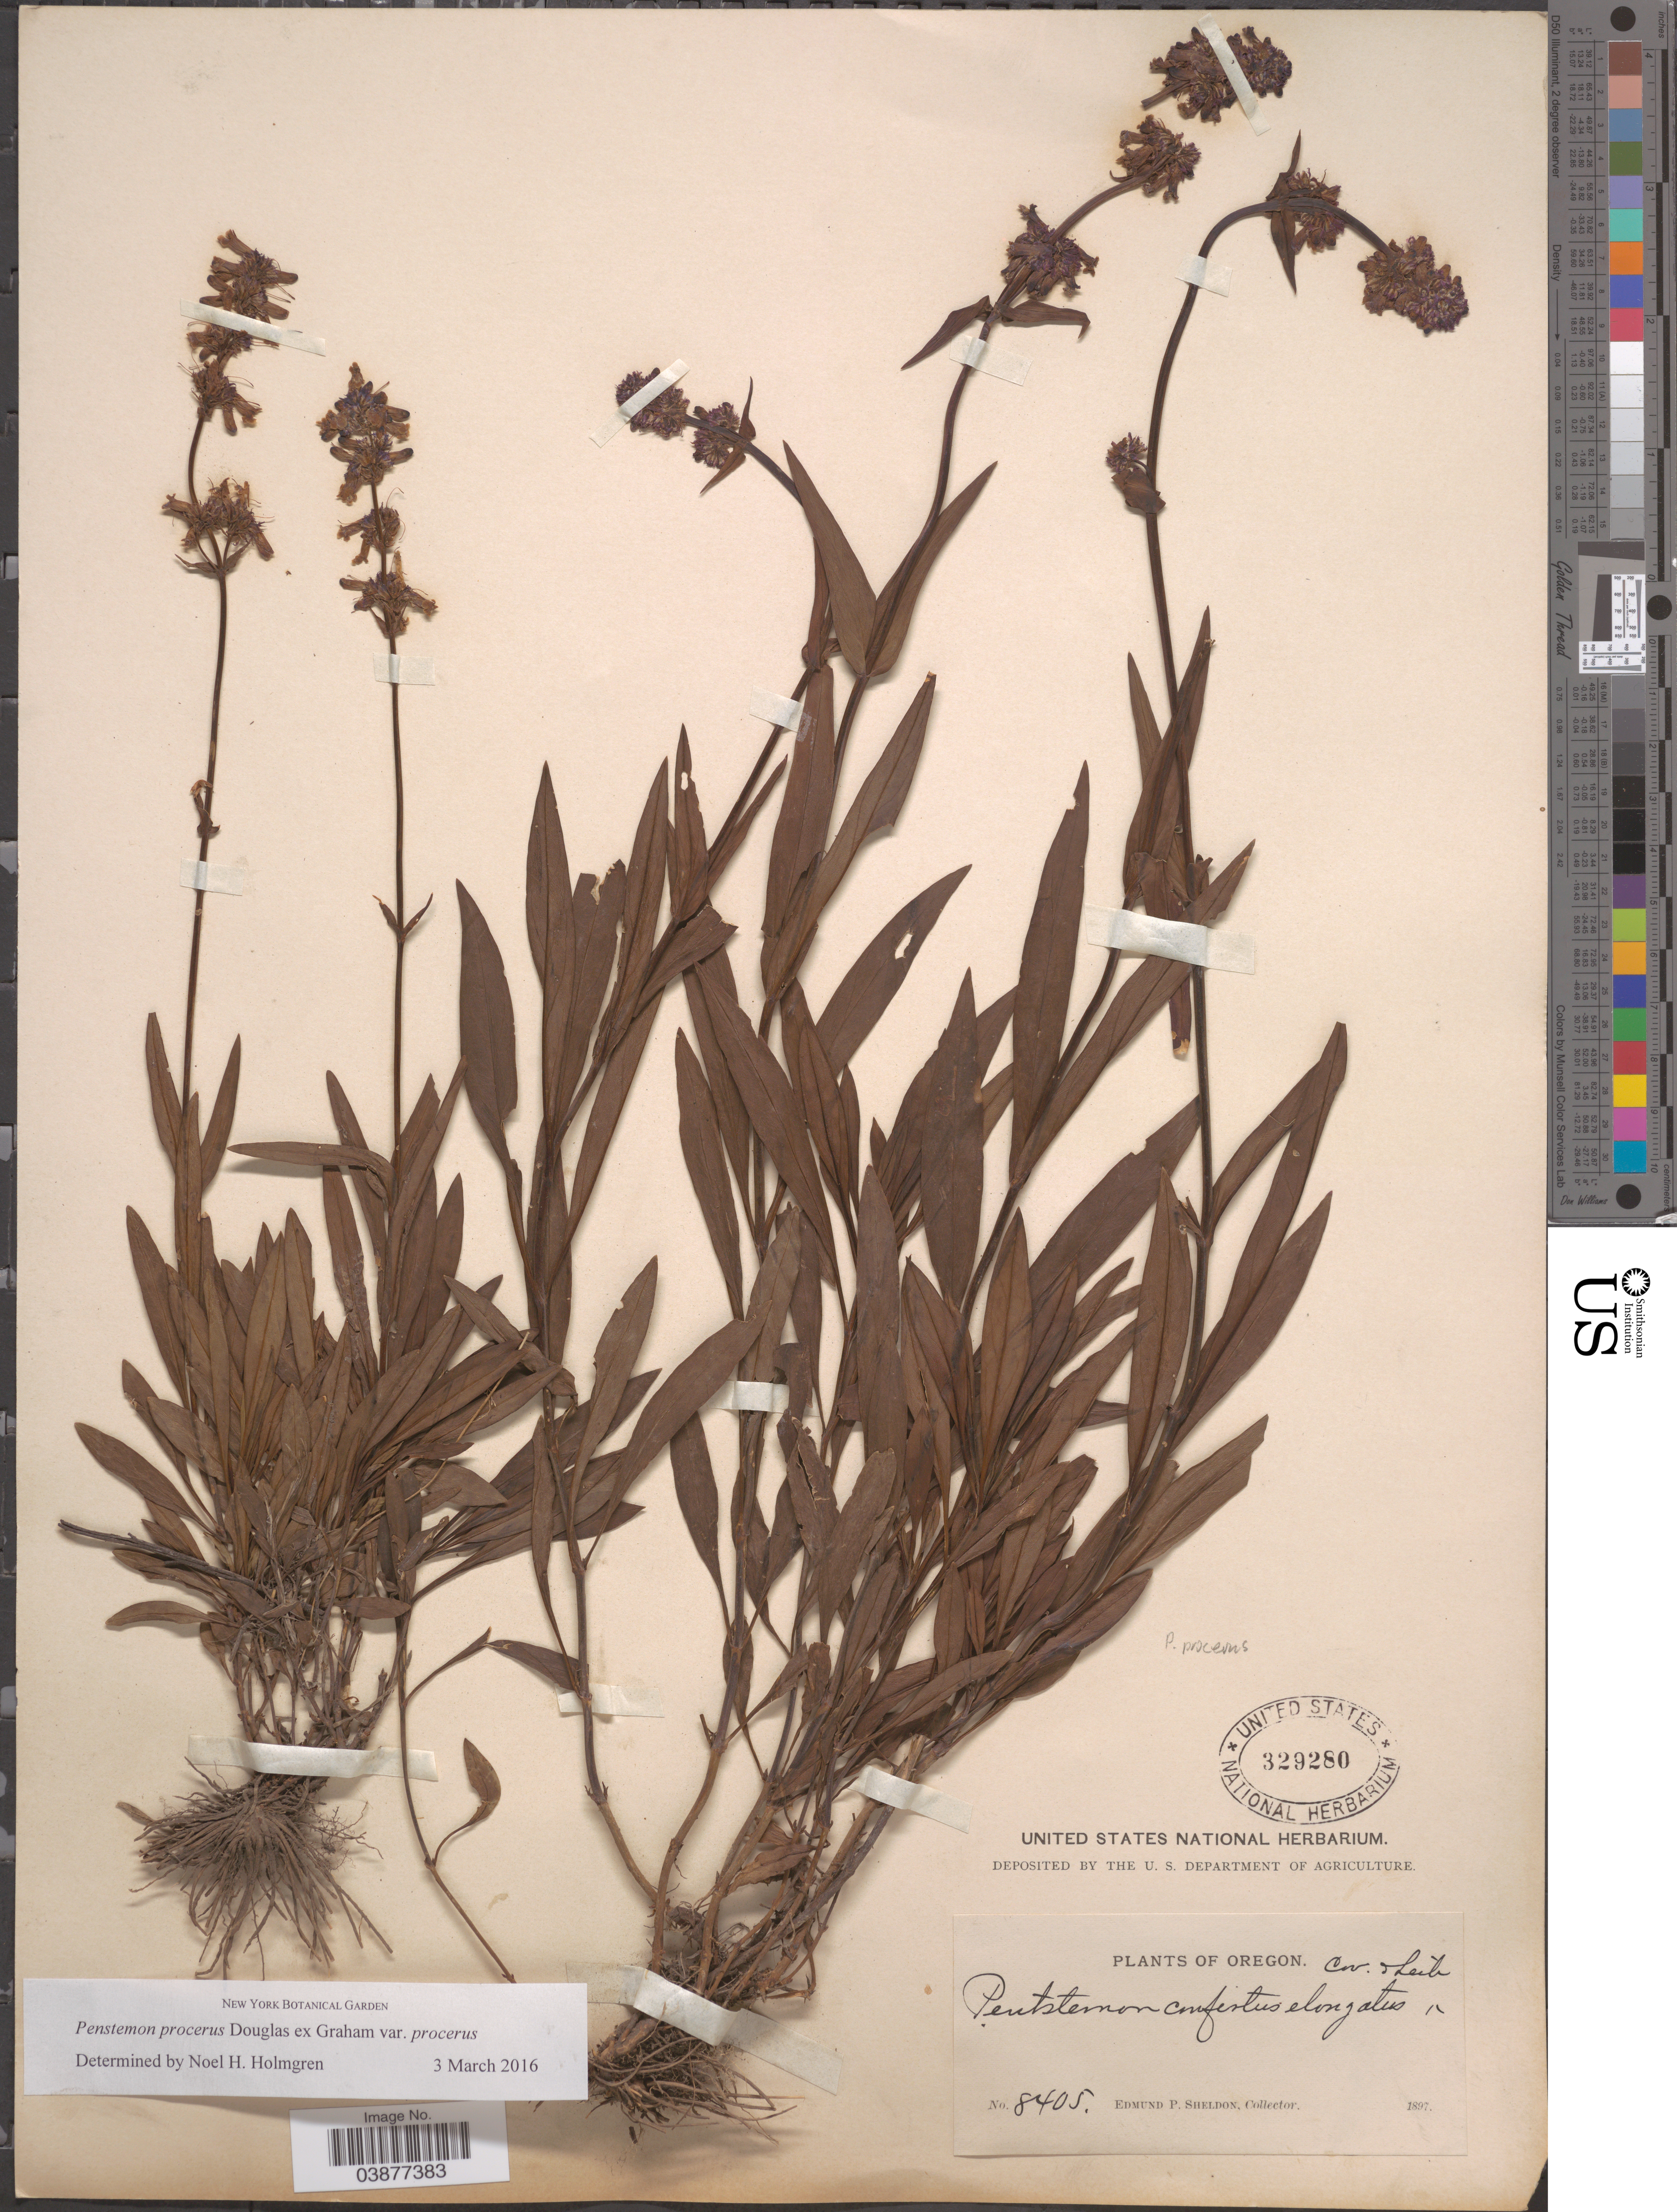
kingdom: Plantae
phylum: Tracheophyta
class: Magnoliopsida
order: Lamiales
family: Plantaginaceae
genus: Penstemon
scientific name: Penstemon procerus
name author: Douglas ex Graham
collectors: E. P. Sheldon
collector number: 8405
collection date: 1897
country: United States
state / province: Oregon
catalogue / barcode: US 329280